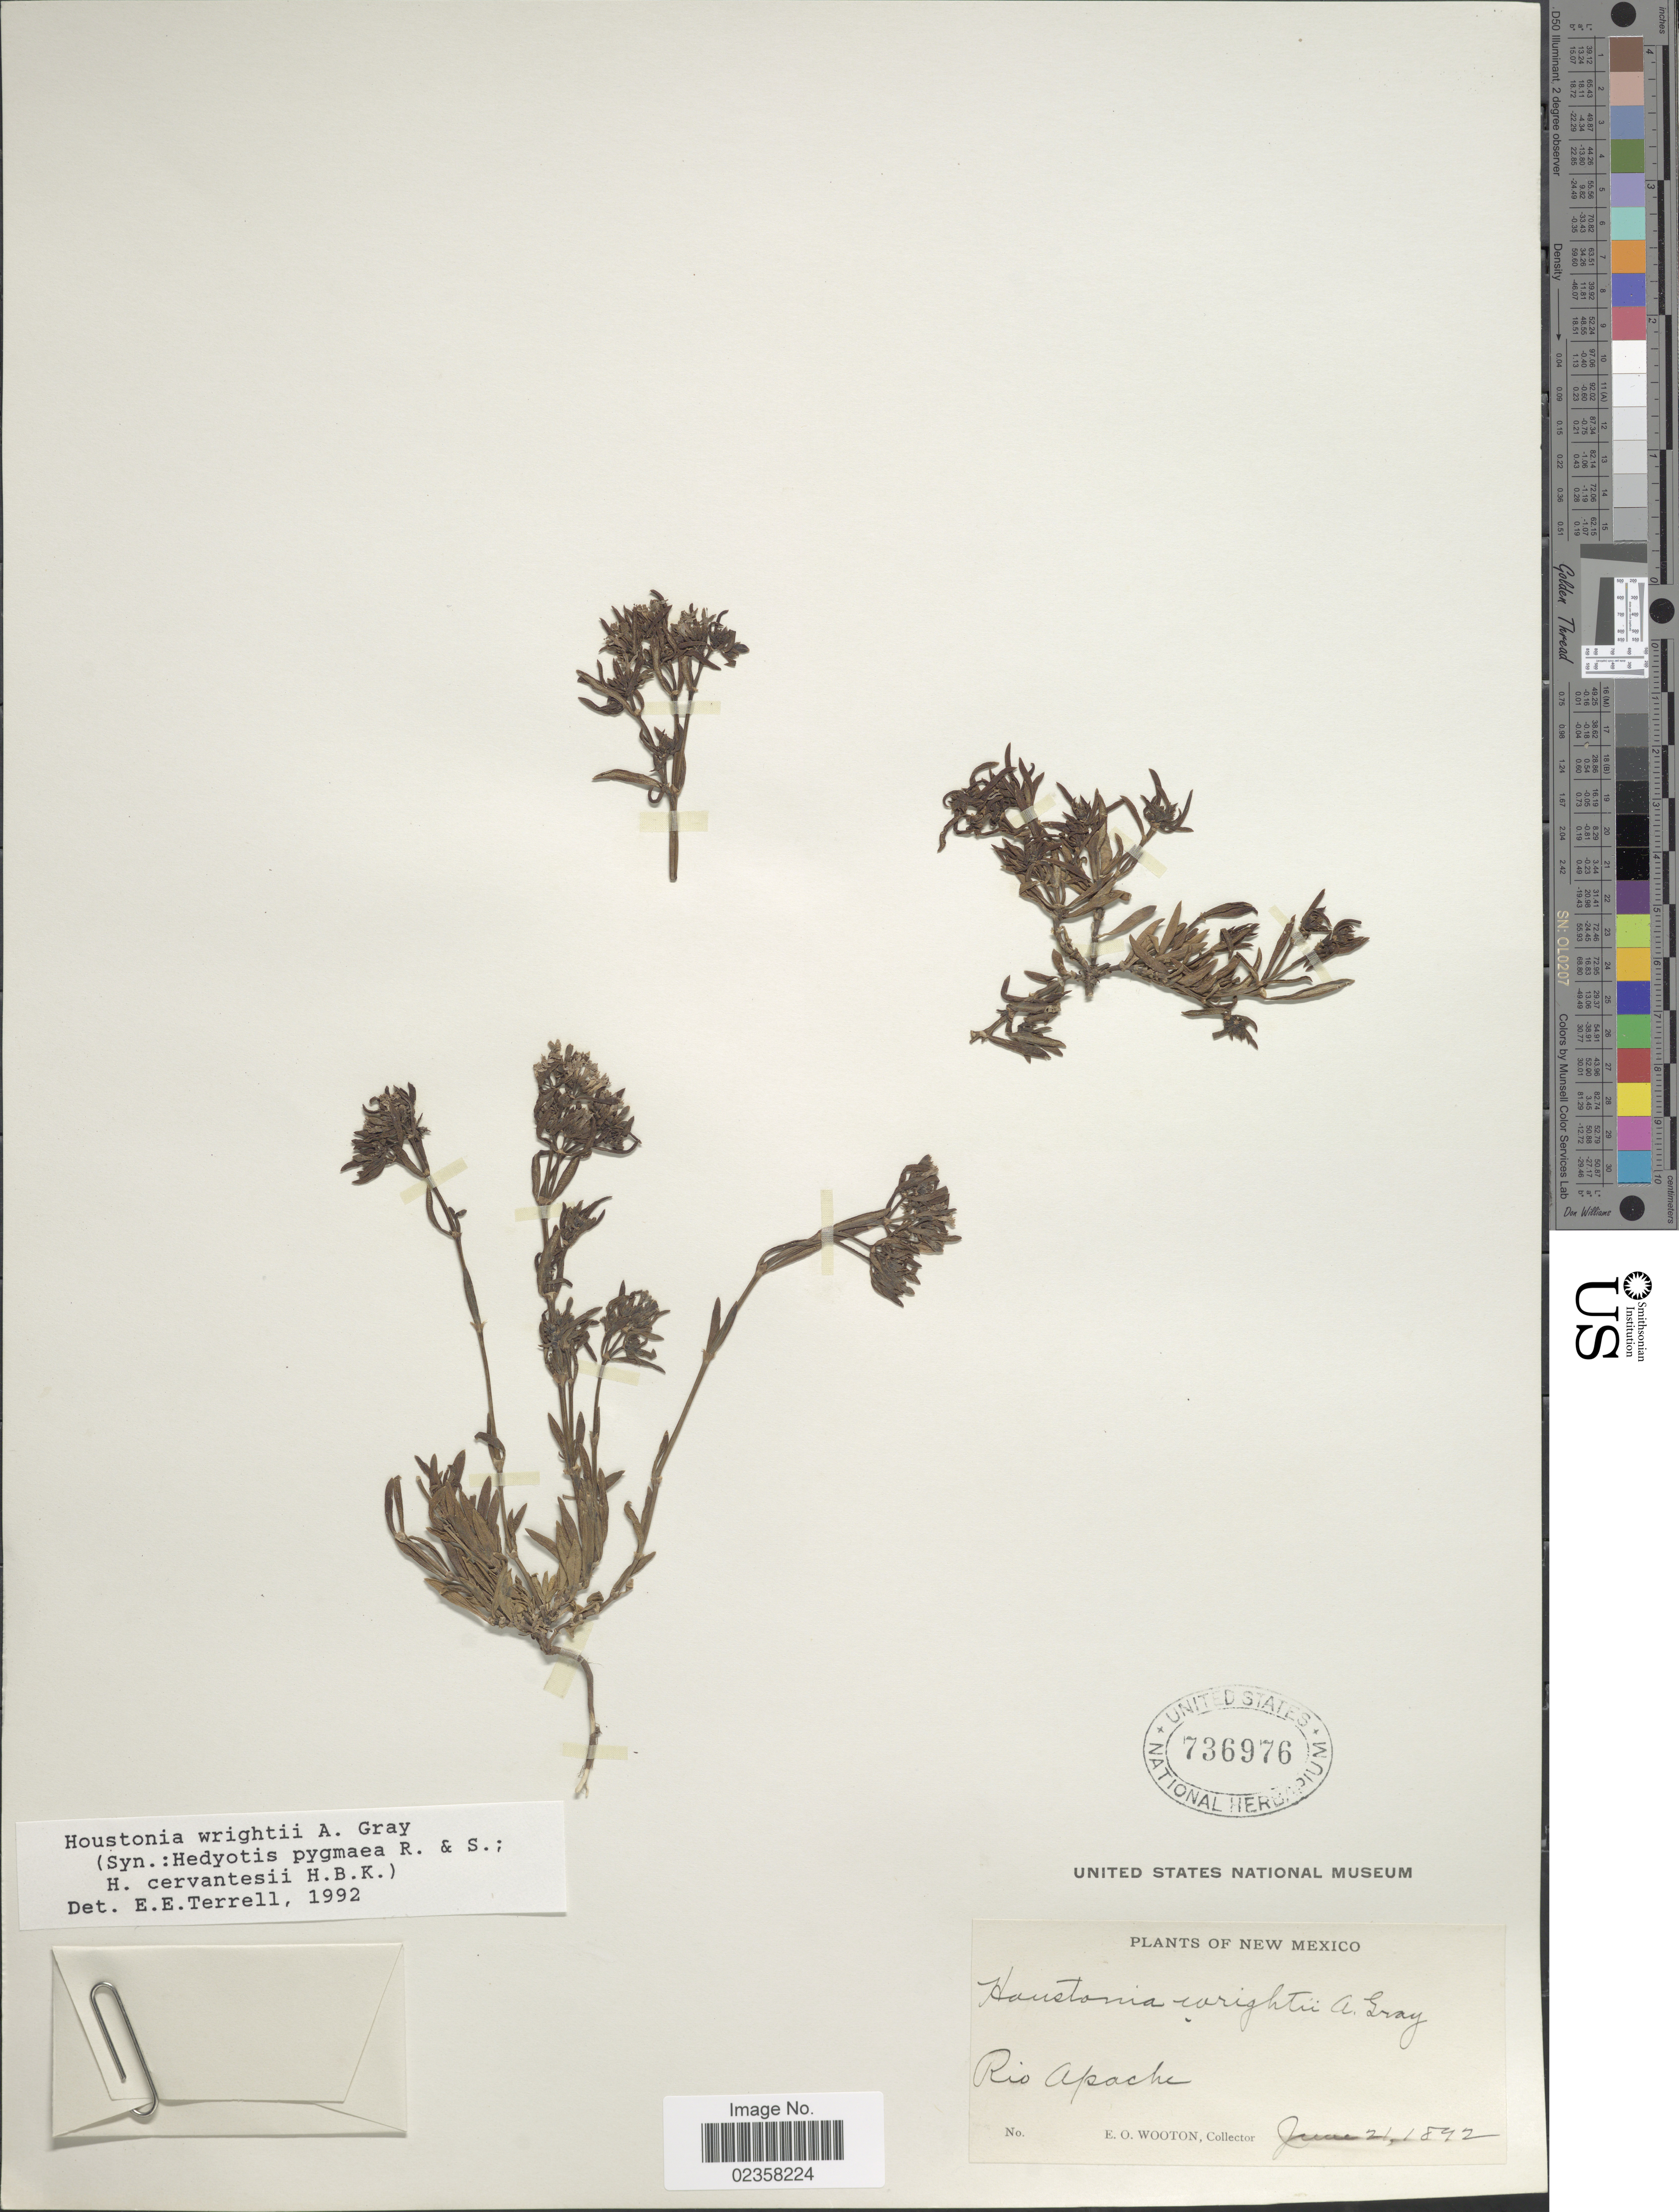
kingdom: Plantae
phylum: Tracheophyta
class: Magnoliopsida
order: Gentianales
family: Rubiaceae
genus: Houstonia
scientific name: Houstonia wrightii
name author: (A. Gray) A. Gray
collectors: E. O. Wooton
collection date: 1892-06-21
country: United States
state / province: New Mexico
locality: Rio Apache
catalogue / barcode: US 736976